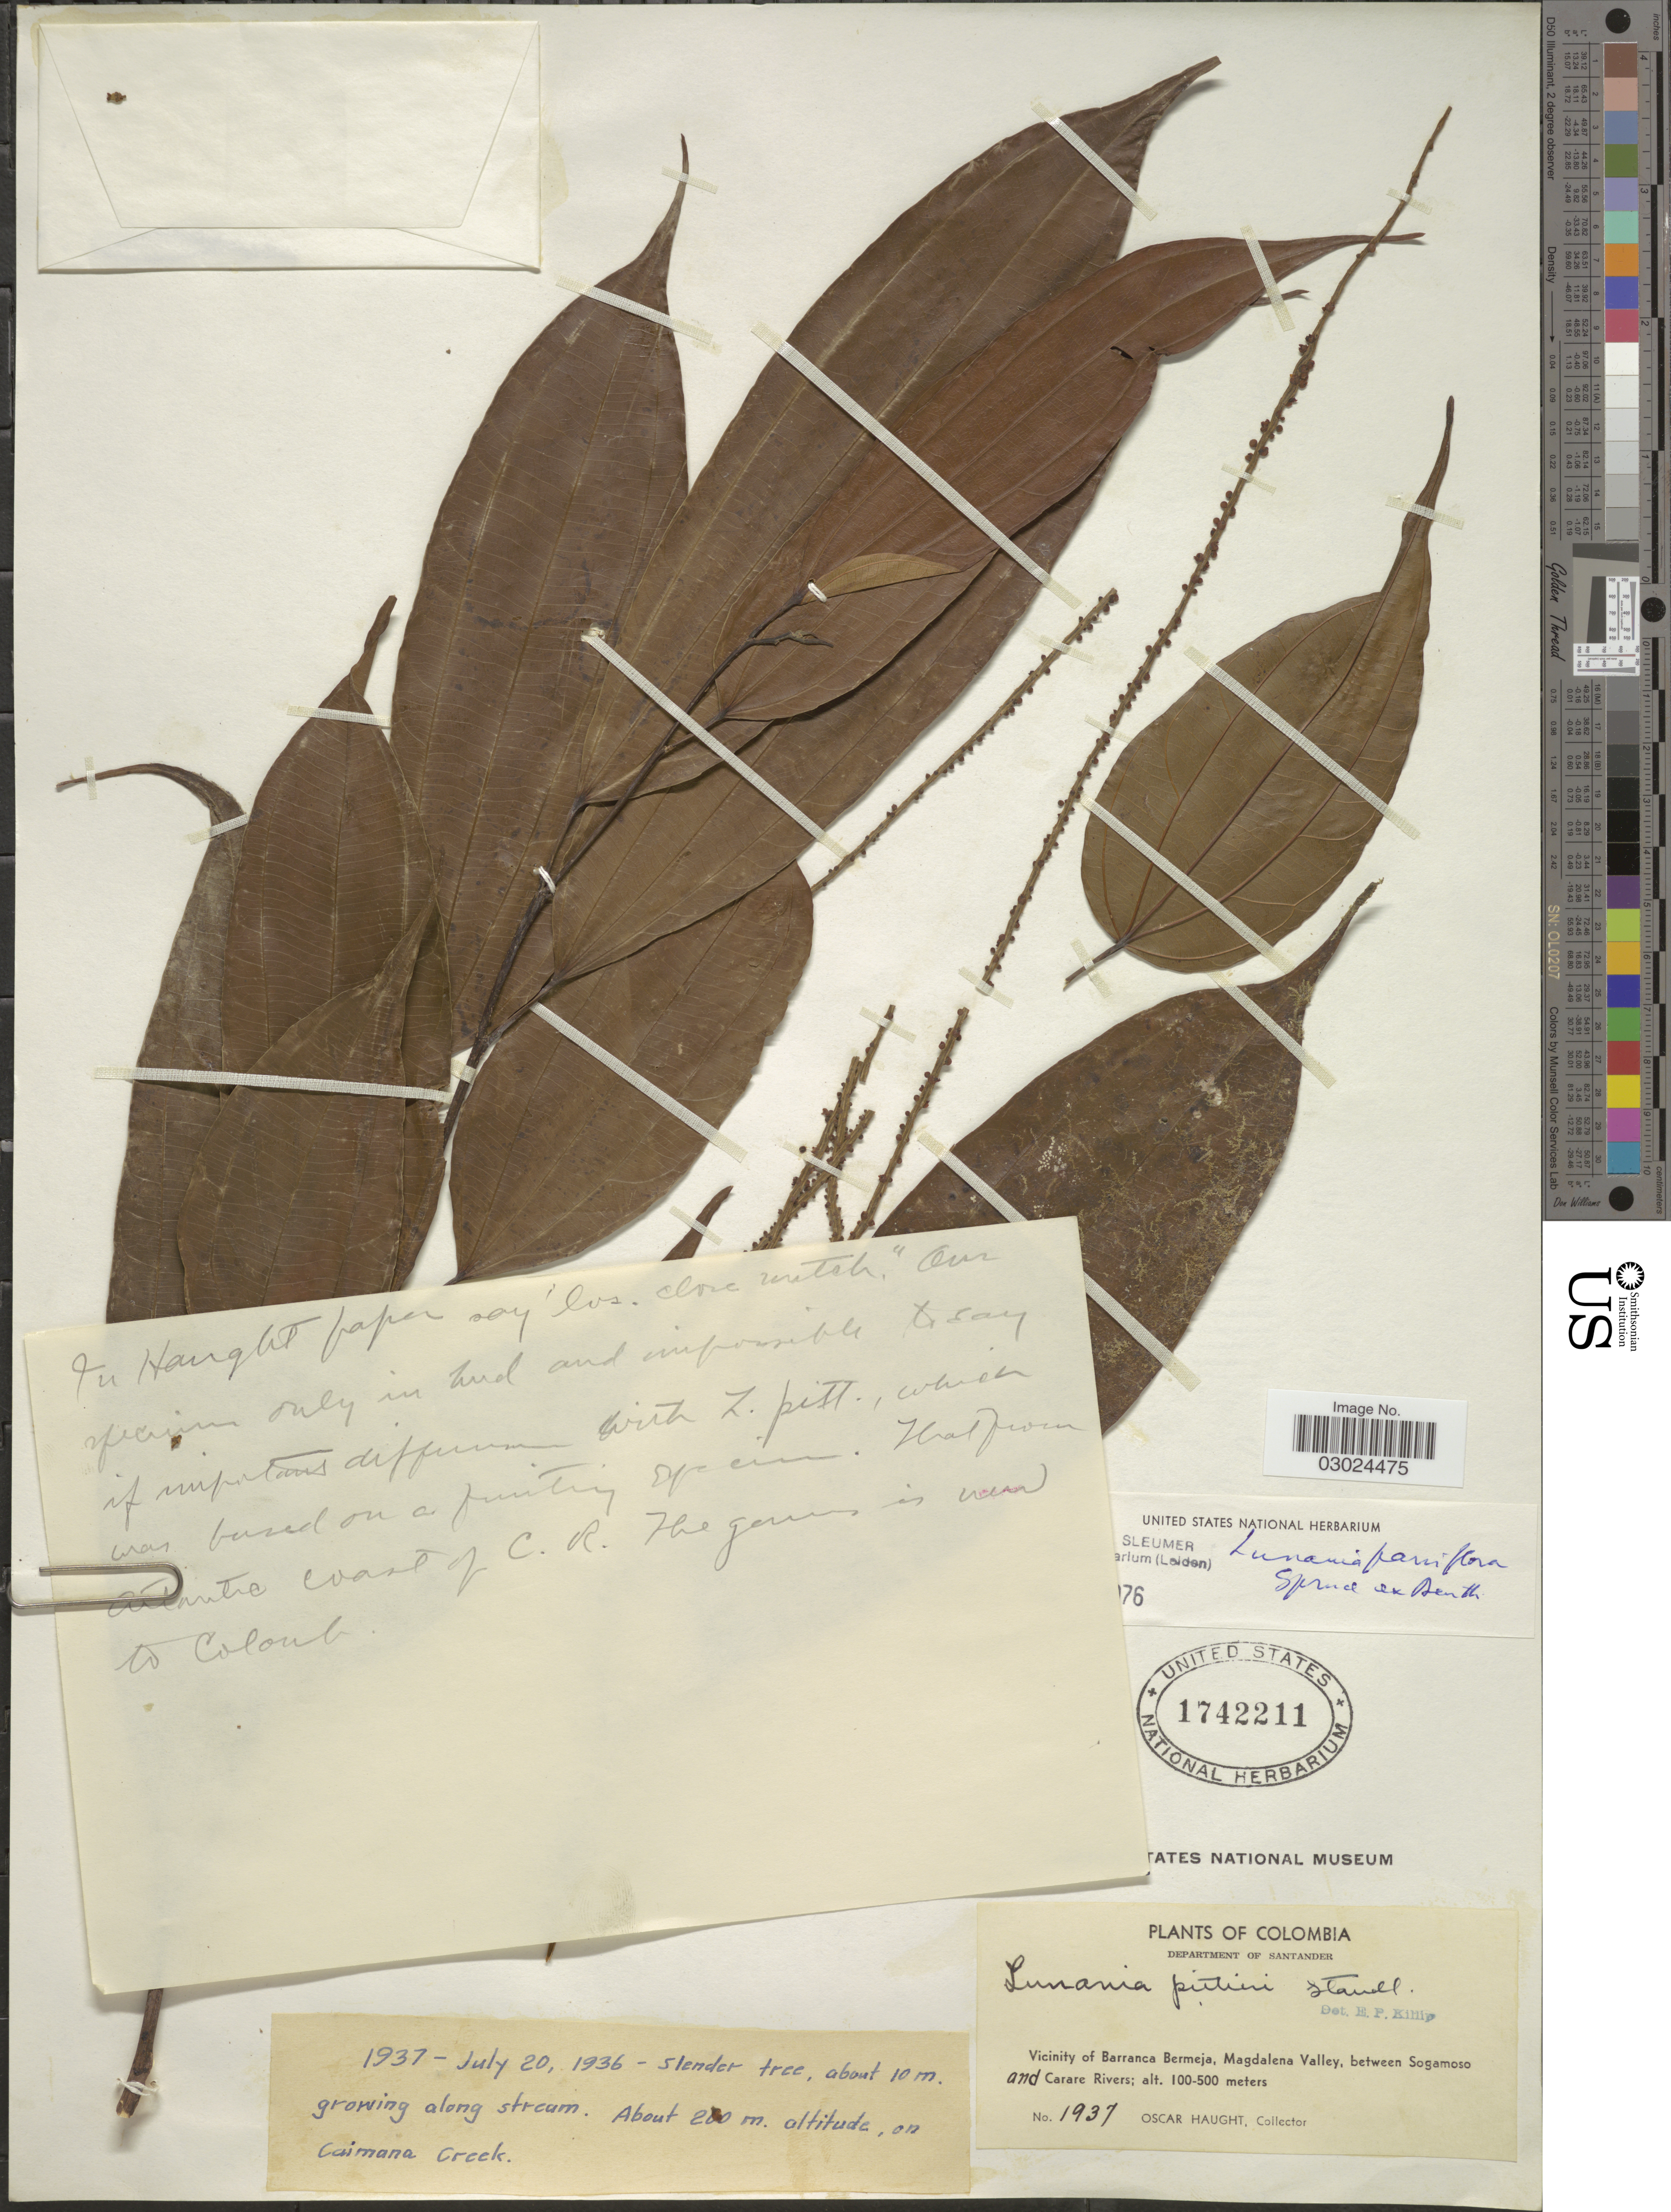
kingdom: Plantae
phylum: Tracheophyta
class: Magnoliopsida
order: Malpighiales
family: Salicaceae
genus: Lunania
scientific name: Lunania parviflora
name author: Spruce ex Benth.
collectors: O. L. Haught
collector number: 1937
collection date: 1936-07-20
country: Colombia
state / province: Santander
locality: Department of Santander. Vicinity of Barranca Bermeja, Magdalena Valley, between Sogamoso and Carare Rivers. On Caimana Creek.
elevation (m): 200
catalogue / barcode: US 1742211